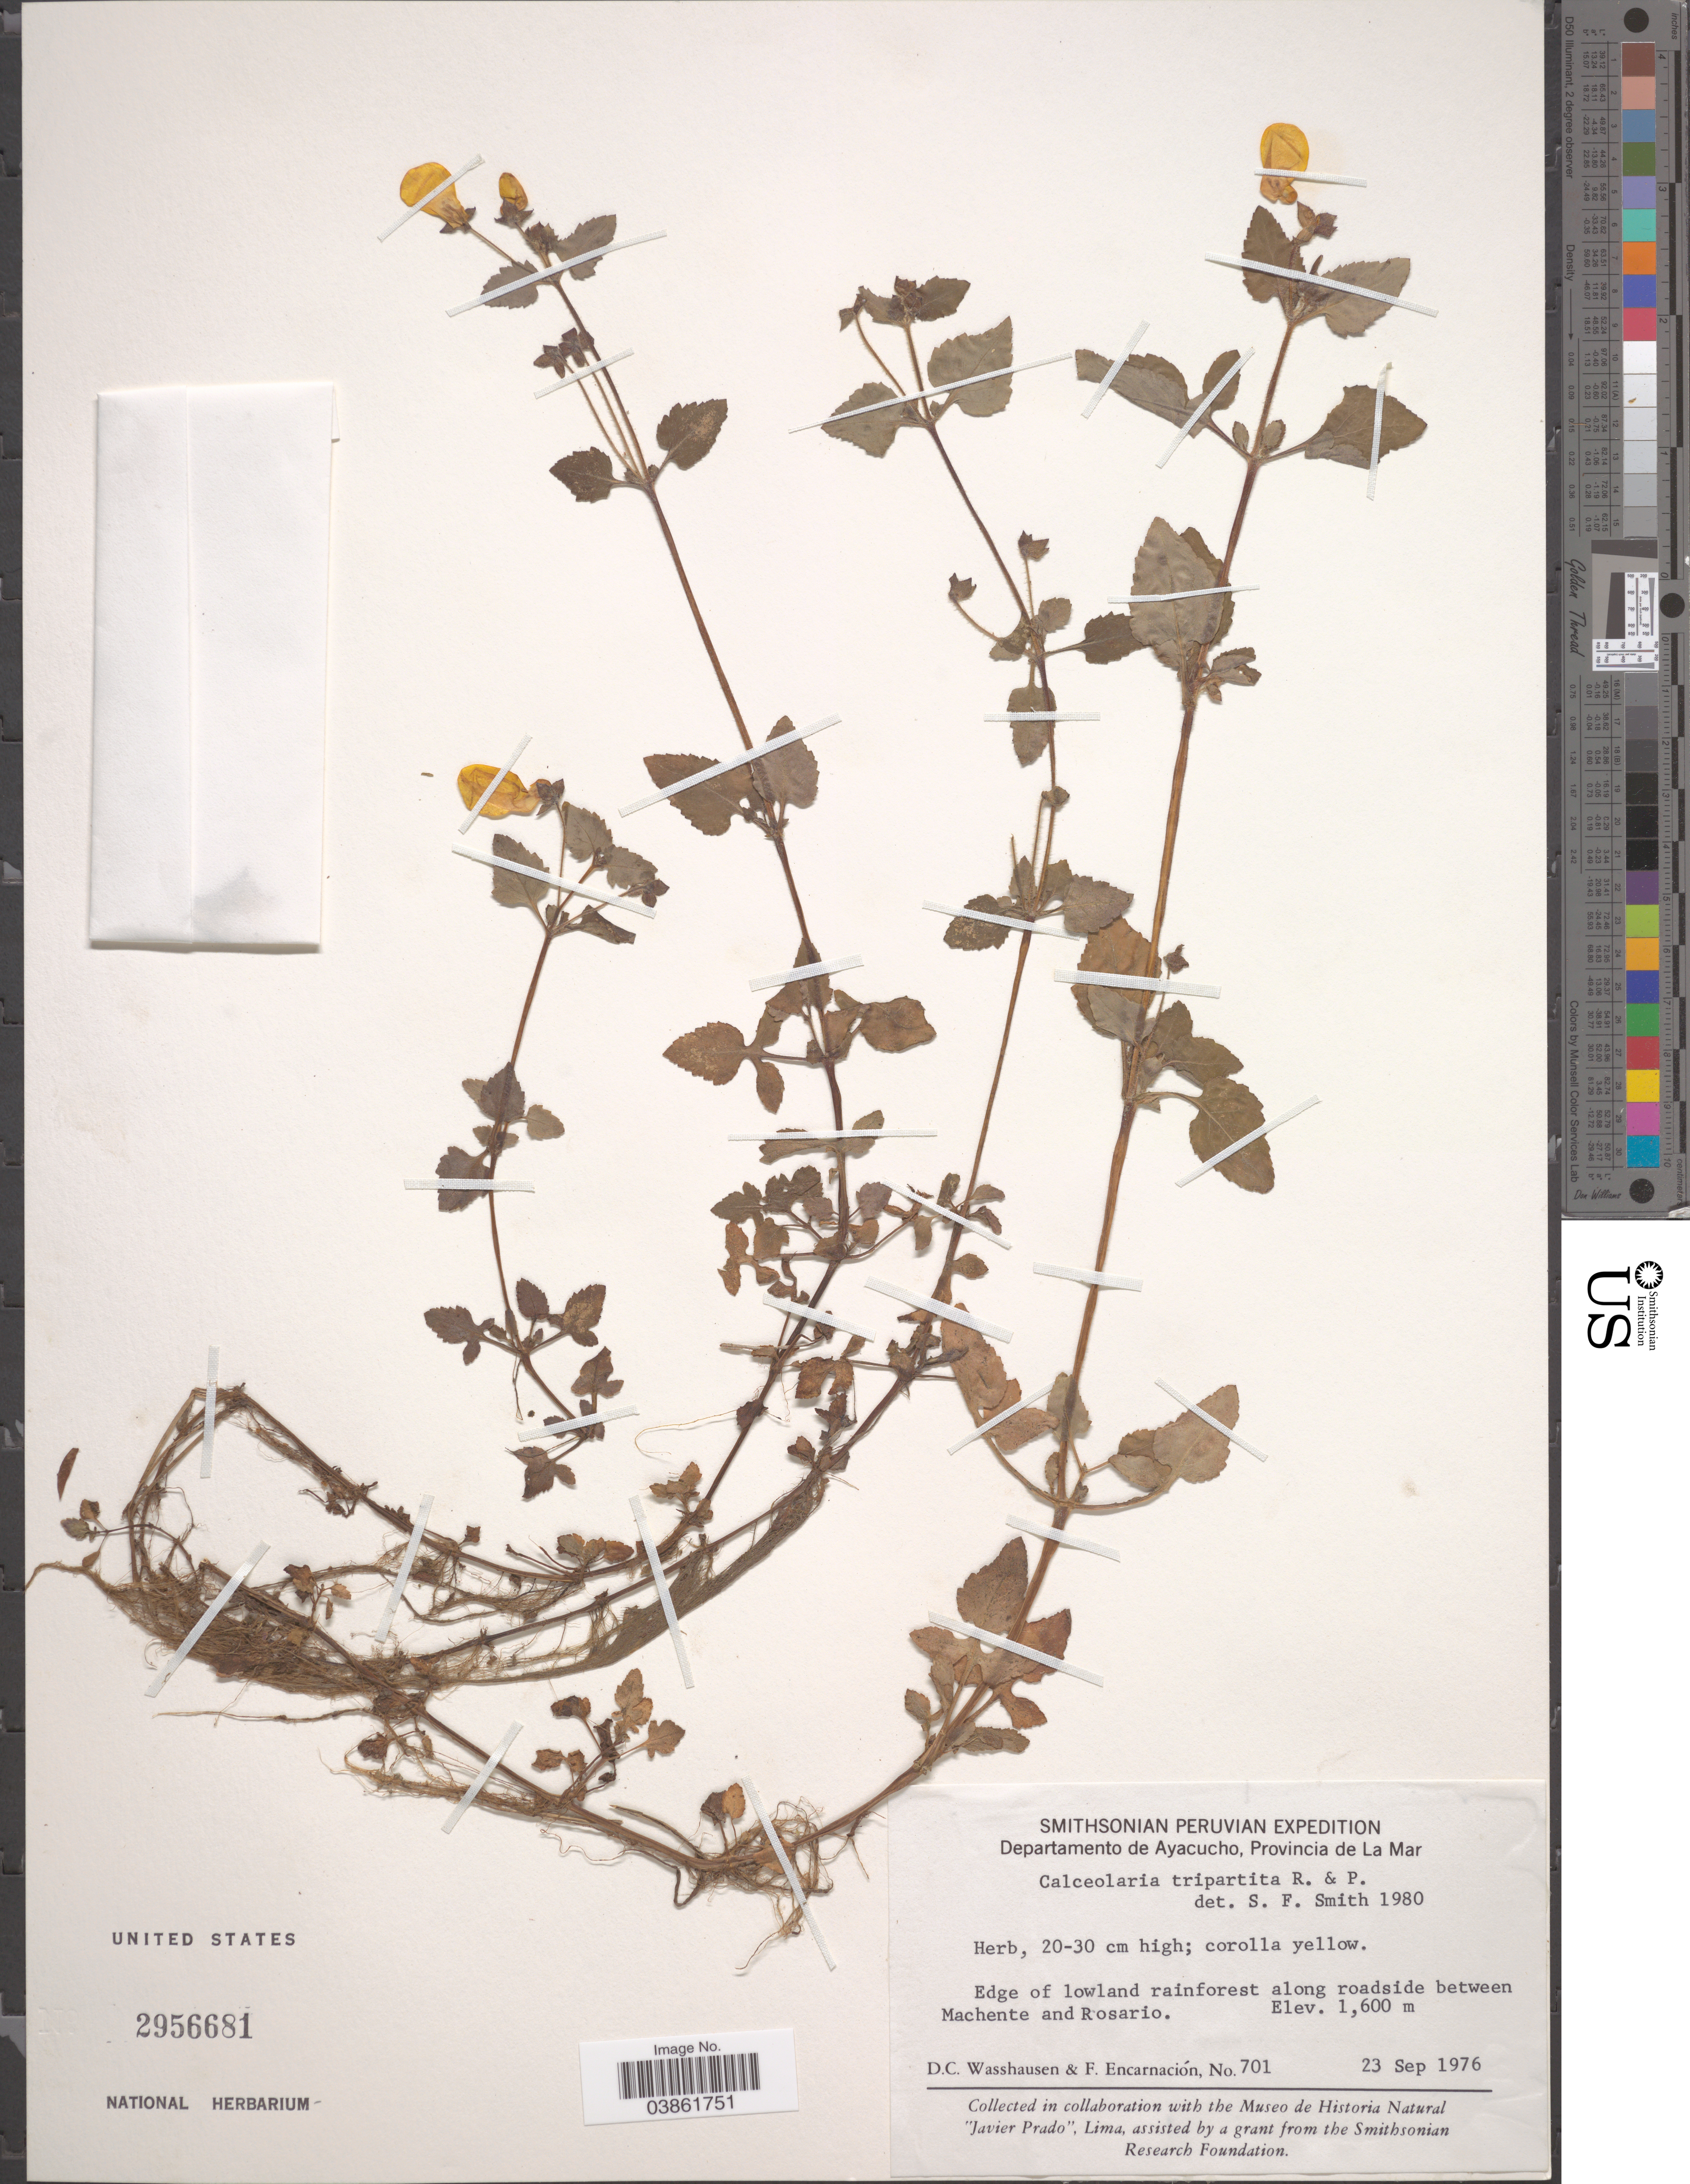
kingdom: Plantae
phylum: Tracheophyta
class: Magnoliopsida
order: Lamiales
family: Calceolariaceae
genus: Calceolaria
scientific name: Calceolaria tripartita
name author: Ruiz & Pav.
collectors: D. C. Wasshausen & F. Encarnación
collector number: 701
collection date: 1976-09-23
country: Peru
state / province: Ayacucho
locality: Departamento de Ayacucho, Provincia de La Mar. Along roadside between Machente and Rosario.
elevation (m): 1600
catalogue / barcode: US 2956681